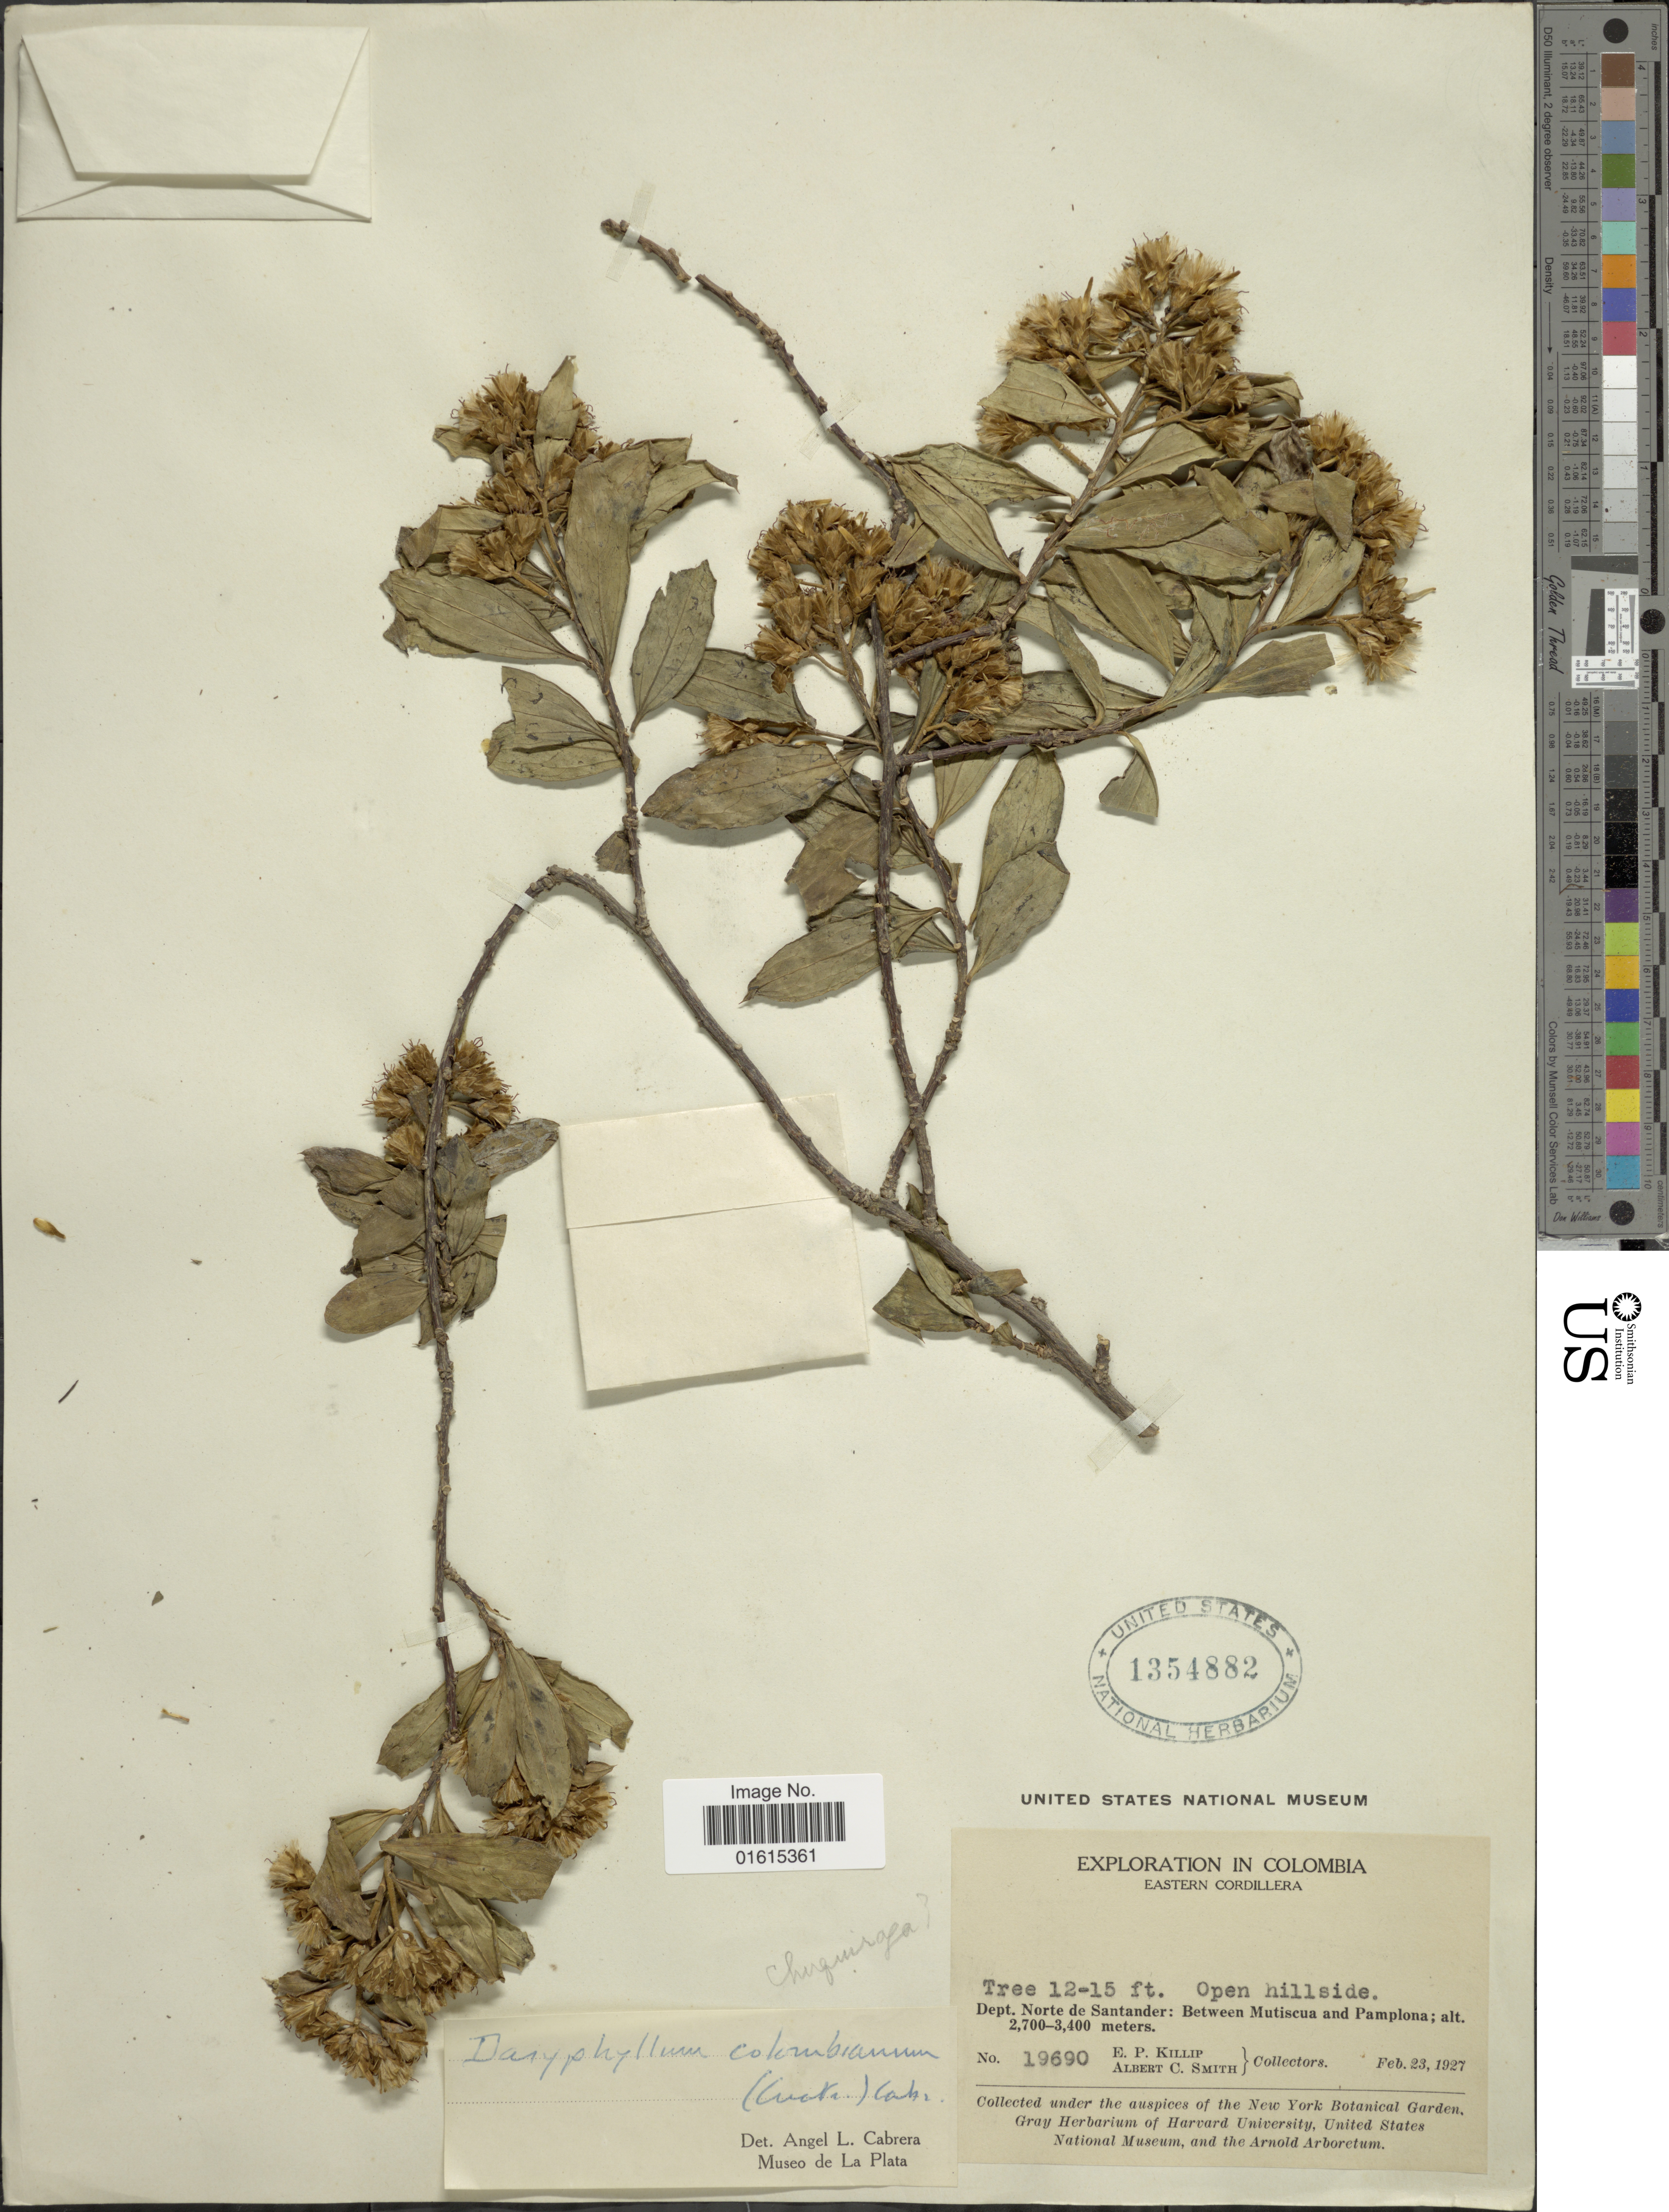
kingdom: Plantae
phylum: Tracheophyta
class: Magnoliopsida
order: Asterales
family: Asteraceae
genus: Dasyphyllum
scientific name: Dasyphyllum colombianum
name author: Cabrera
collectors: E. P. Killip & A. C. Smith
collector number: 19690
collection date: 1927-02-23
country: Colombia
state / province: Norte de Santander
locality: Eastern Cordillera, Dept. Norte de Santander, between Mutiscua and Pamplona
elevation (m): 2700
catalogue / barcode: US 1354882